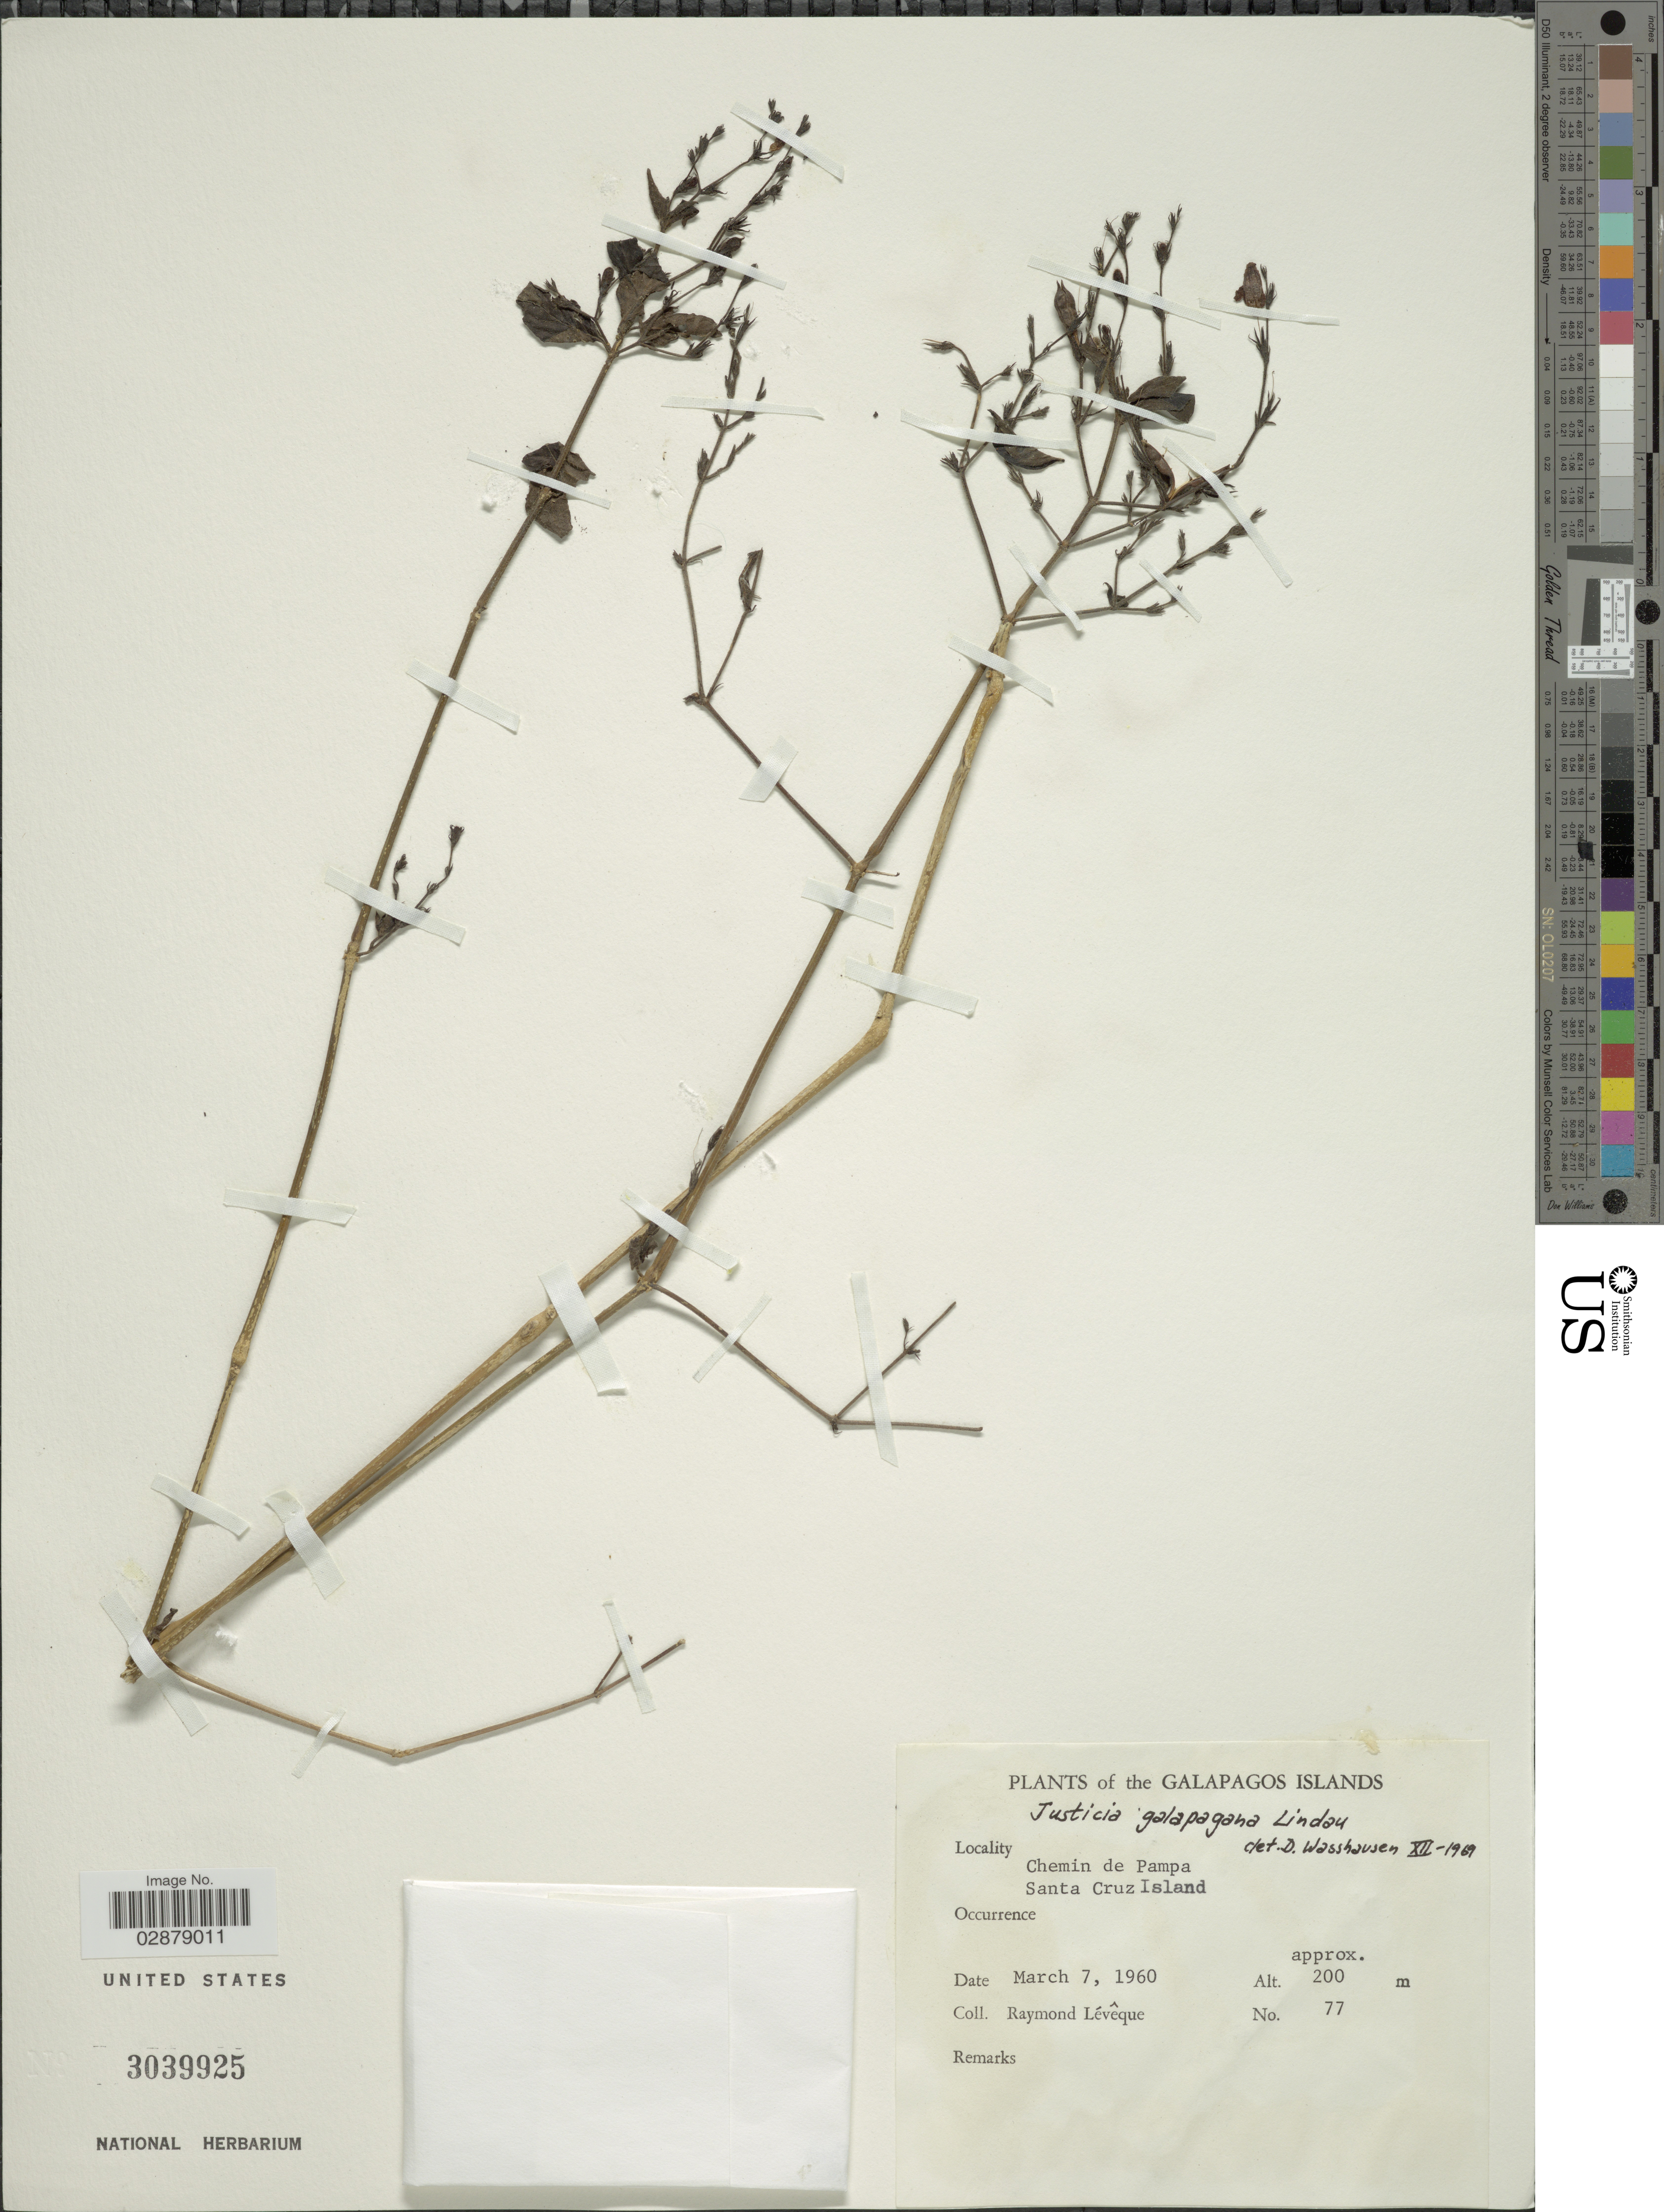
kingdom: Plantae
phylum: Tracheophyta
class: Magnoliopsida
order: Lamiales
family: Acanthaceae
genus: Justicia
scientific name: Justicia galapagana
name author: Lindau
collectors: R. Lévêque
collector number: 77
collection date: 1960-03-07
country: Ecuador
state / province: Colón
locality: Galapagos Islands. Chemin de Pampa. Santa Cruz Island.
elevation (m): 200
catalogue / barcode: US 3039925